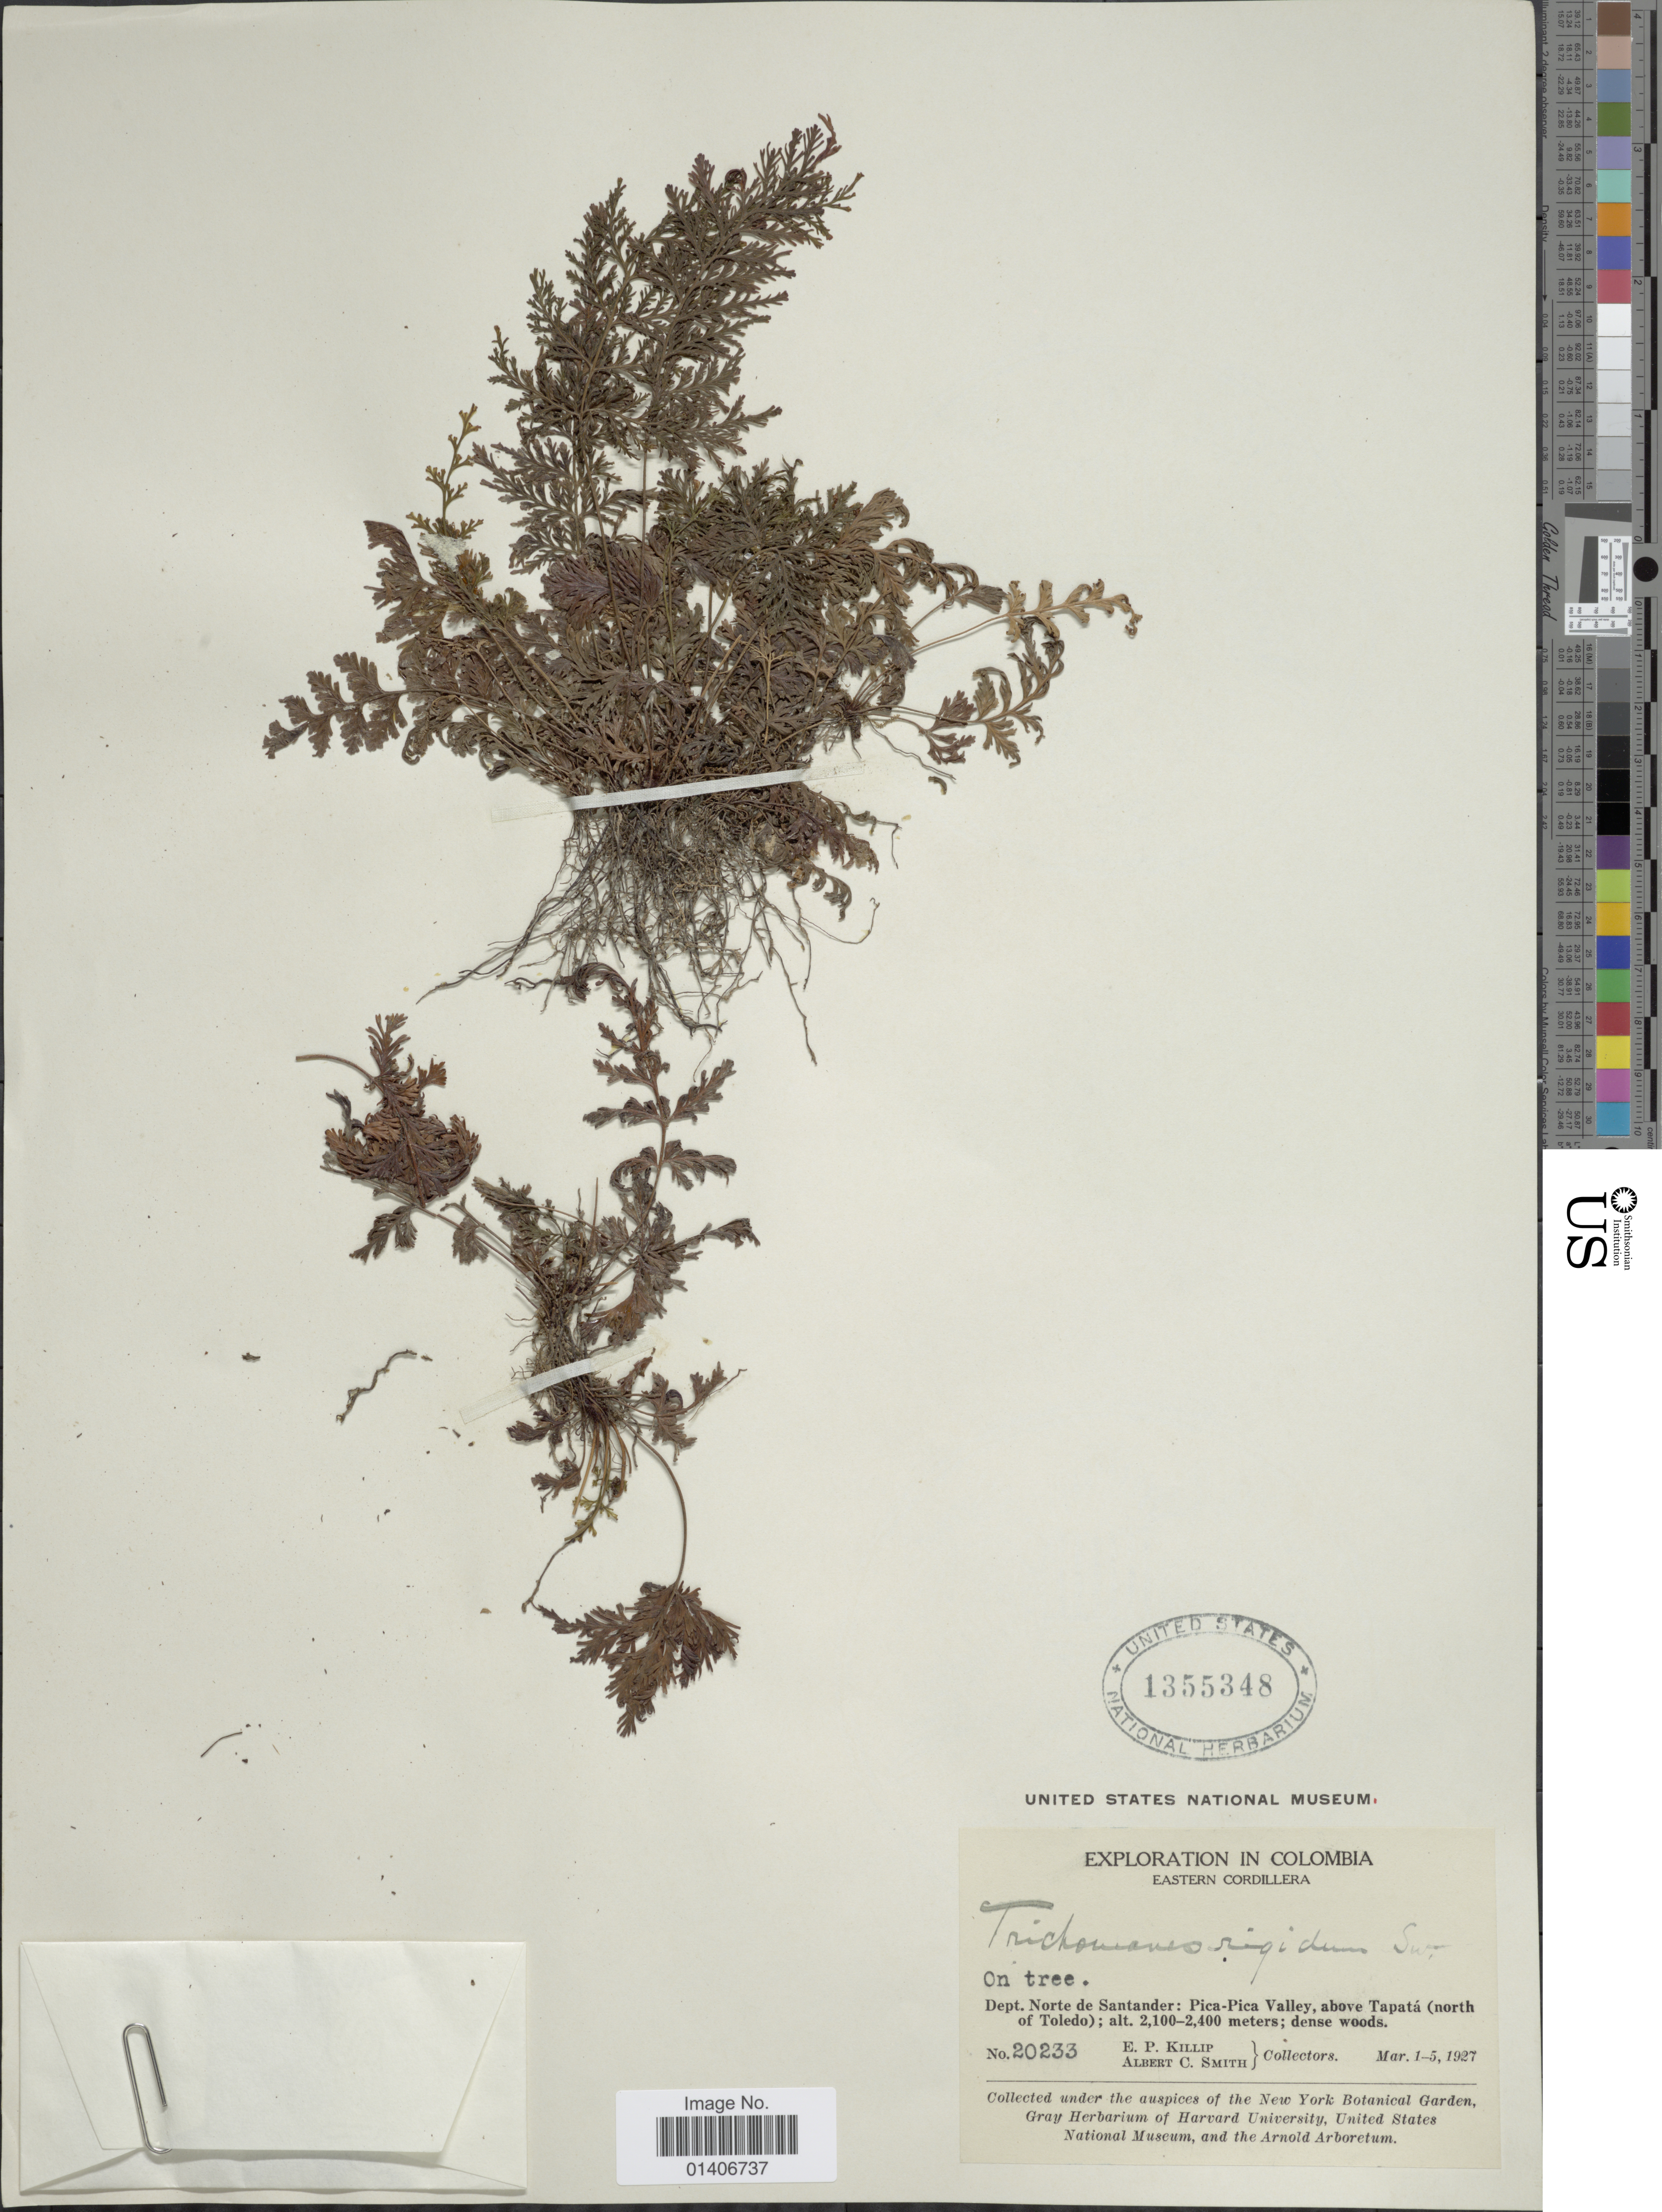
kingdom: Plantae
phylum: Tracheophyta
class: Polypodiopsida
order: Hymenophyllales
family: Hymenophyllaceae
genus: Abrodictyum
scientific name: Abrodictyum rigidum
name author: (Sw.) Ebihara & Dubuisson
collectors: E. P. Killip & A. C. Smith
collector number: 20233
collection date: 1927-03-01/1927-03-05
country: Colombia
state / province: Norte de Santander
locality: Eastern Cordillera, Dept Norte de Santander: Pica-Pica Valley, above Tapatá (north of Toledo)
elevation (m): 2100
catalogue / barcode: US 1355348